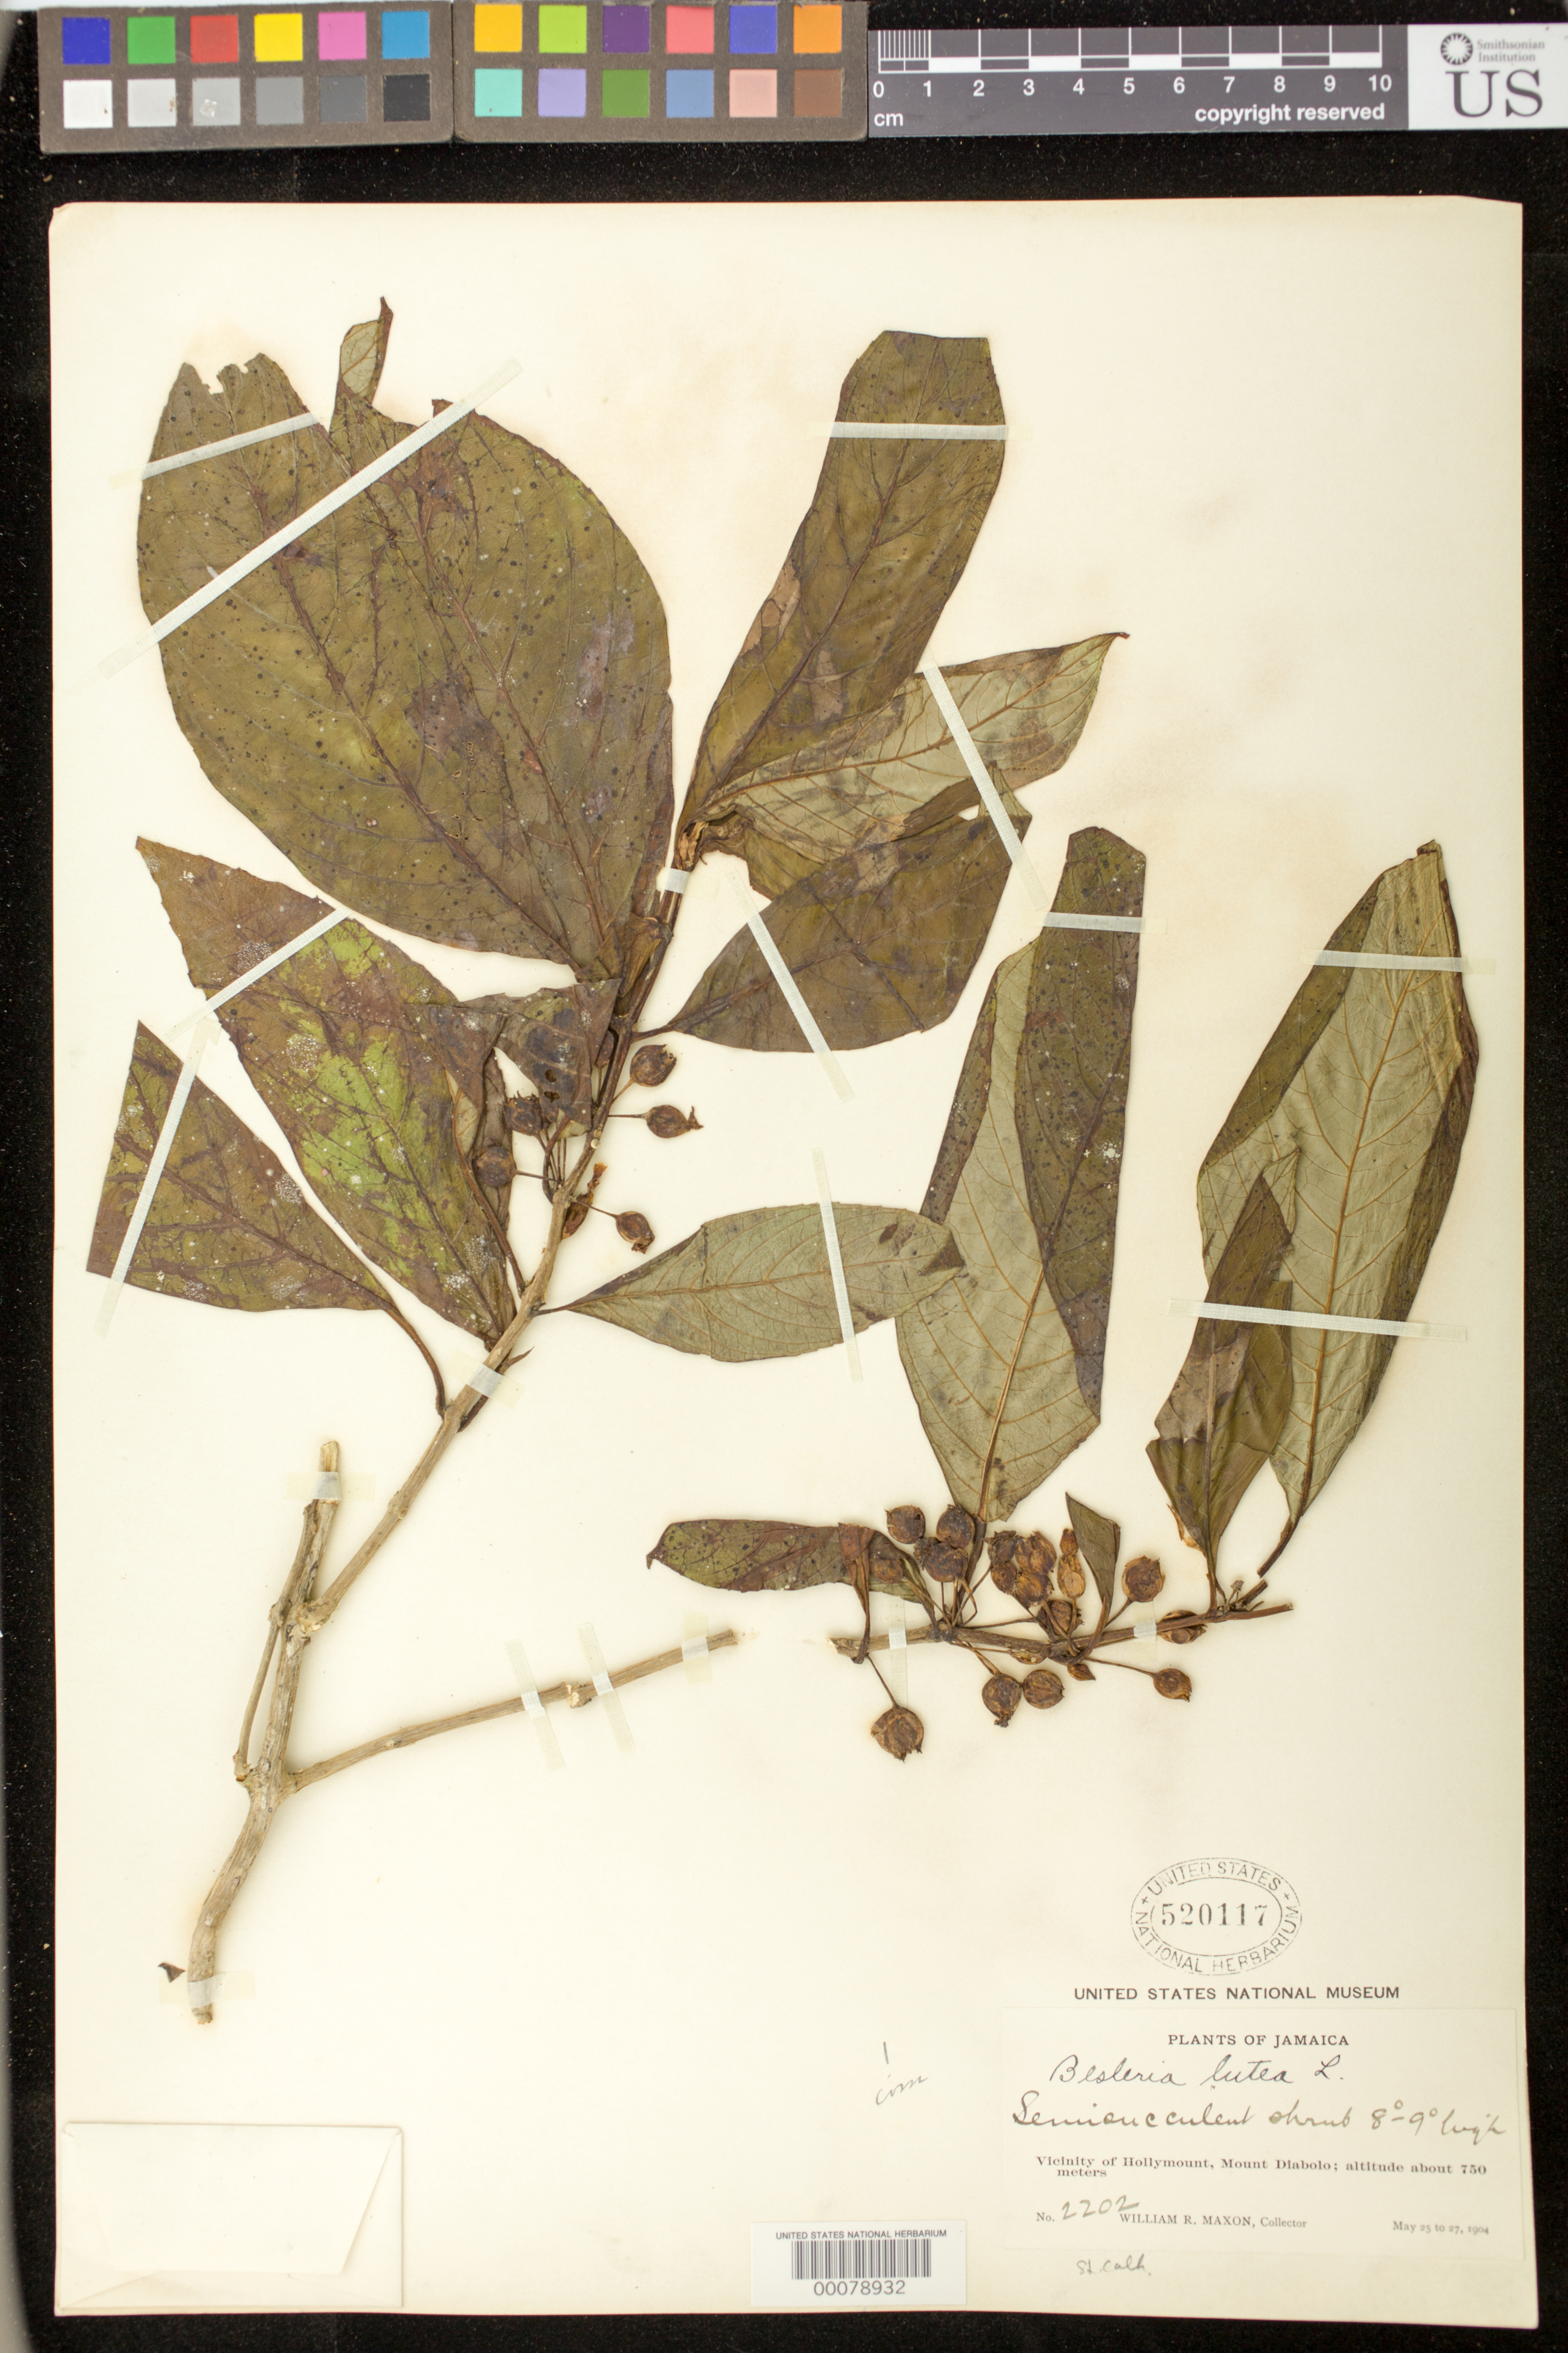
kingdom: Plantae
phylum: Tracheophyta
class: Magnoliopsida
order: Lamiales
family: Gesneriaceae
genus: Besleria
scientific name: Besleria lutea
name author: L.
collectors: W. R. Maxon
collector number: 2202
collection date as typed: May 1904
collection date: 1904-05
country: Jamaica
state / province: Saint Catherine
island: Jamaica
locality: Vicinity of Hollymount, Mount Diabolo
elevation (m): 750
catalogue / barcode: US 520117